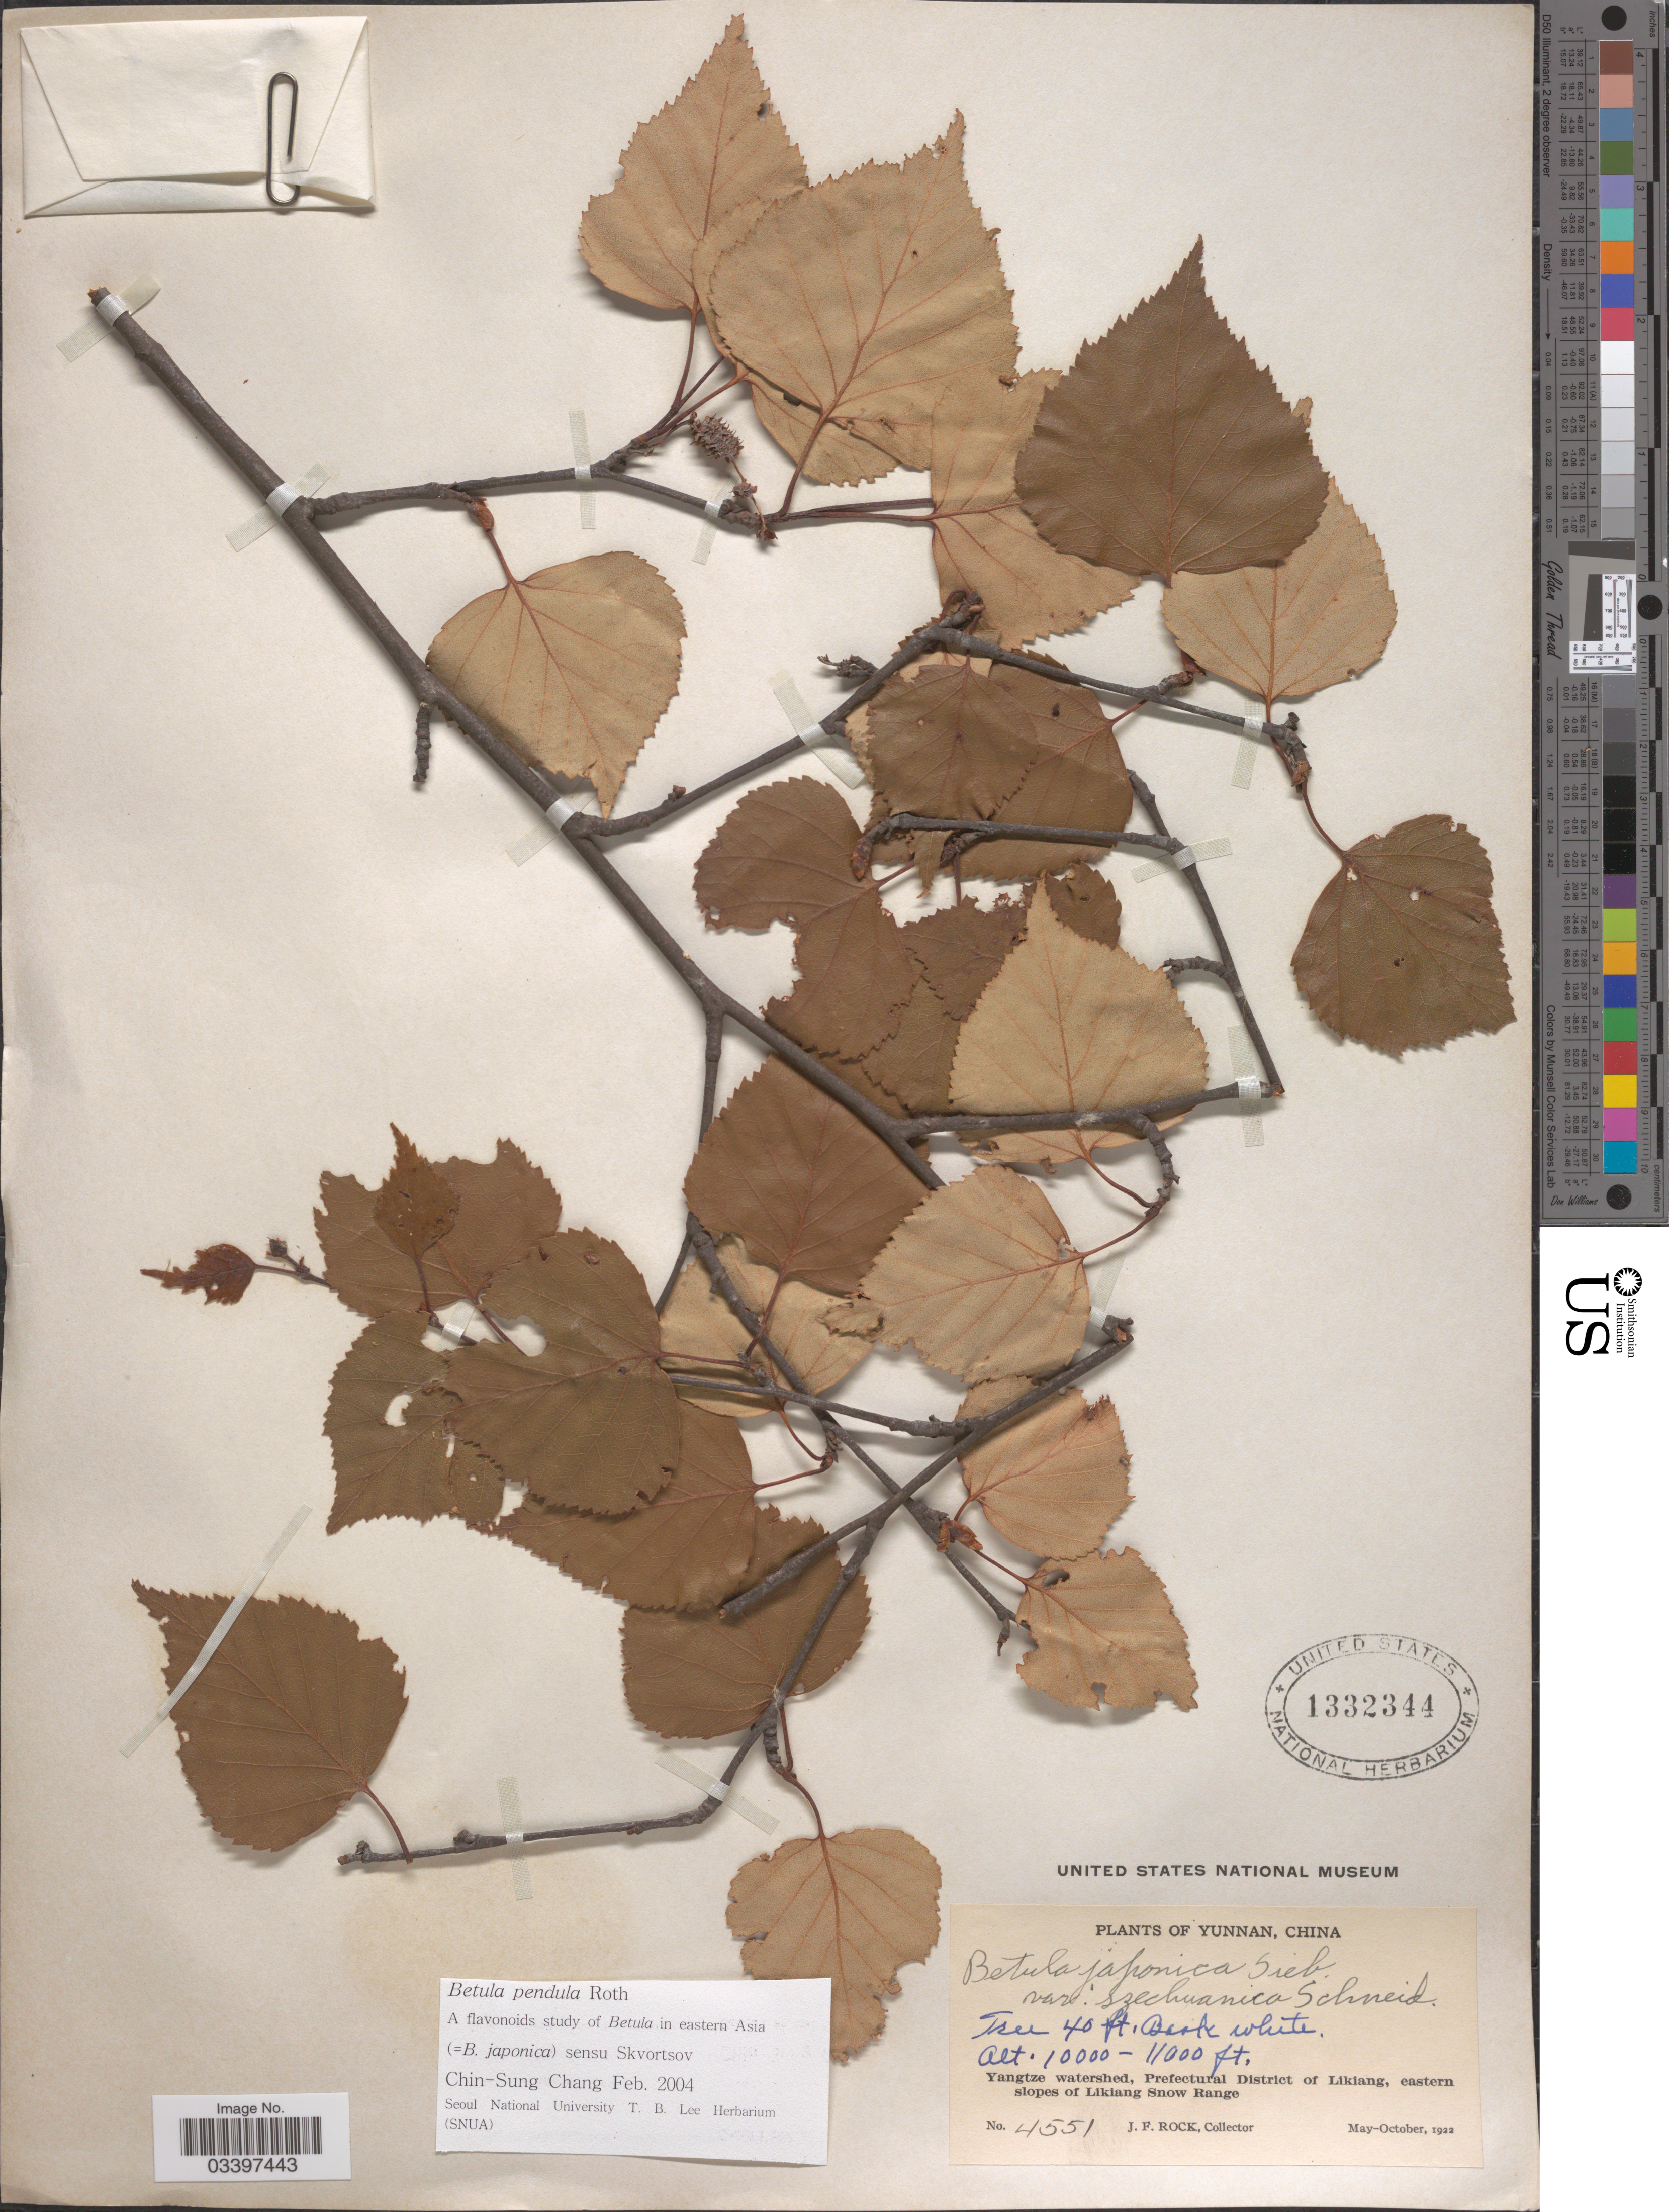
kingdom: Plantae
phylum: Tracheophyta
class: Magnoliopsida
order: Fagales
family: Betulaceae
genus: Betula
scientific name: Betula pendula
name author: Roth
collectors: J. Rock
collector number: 4551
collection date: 1922-05/1922-10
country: China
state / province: Yunnan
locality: Yangtze watershed, Prefectural District of Likiang, eastern slopes of Likiang Snow Range.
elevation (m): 3048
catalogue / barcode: US 1332344